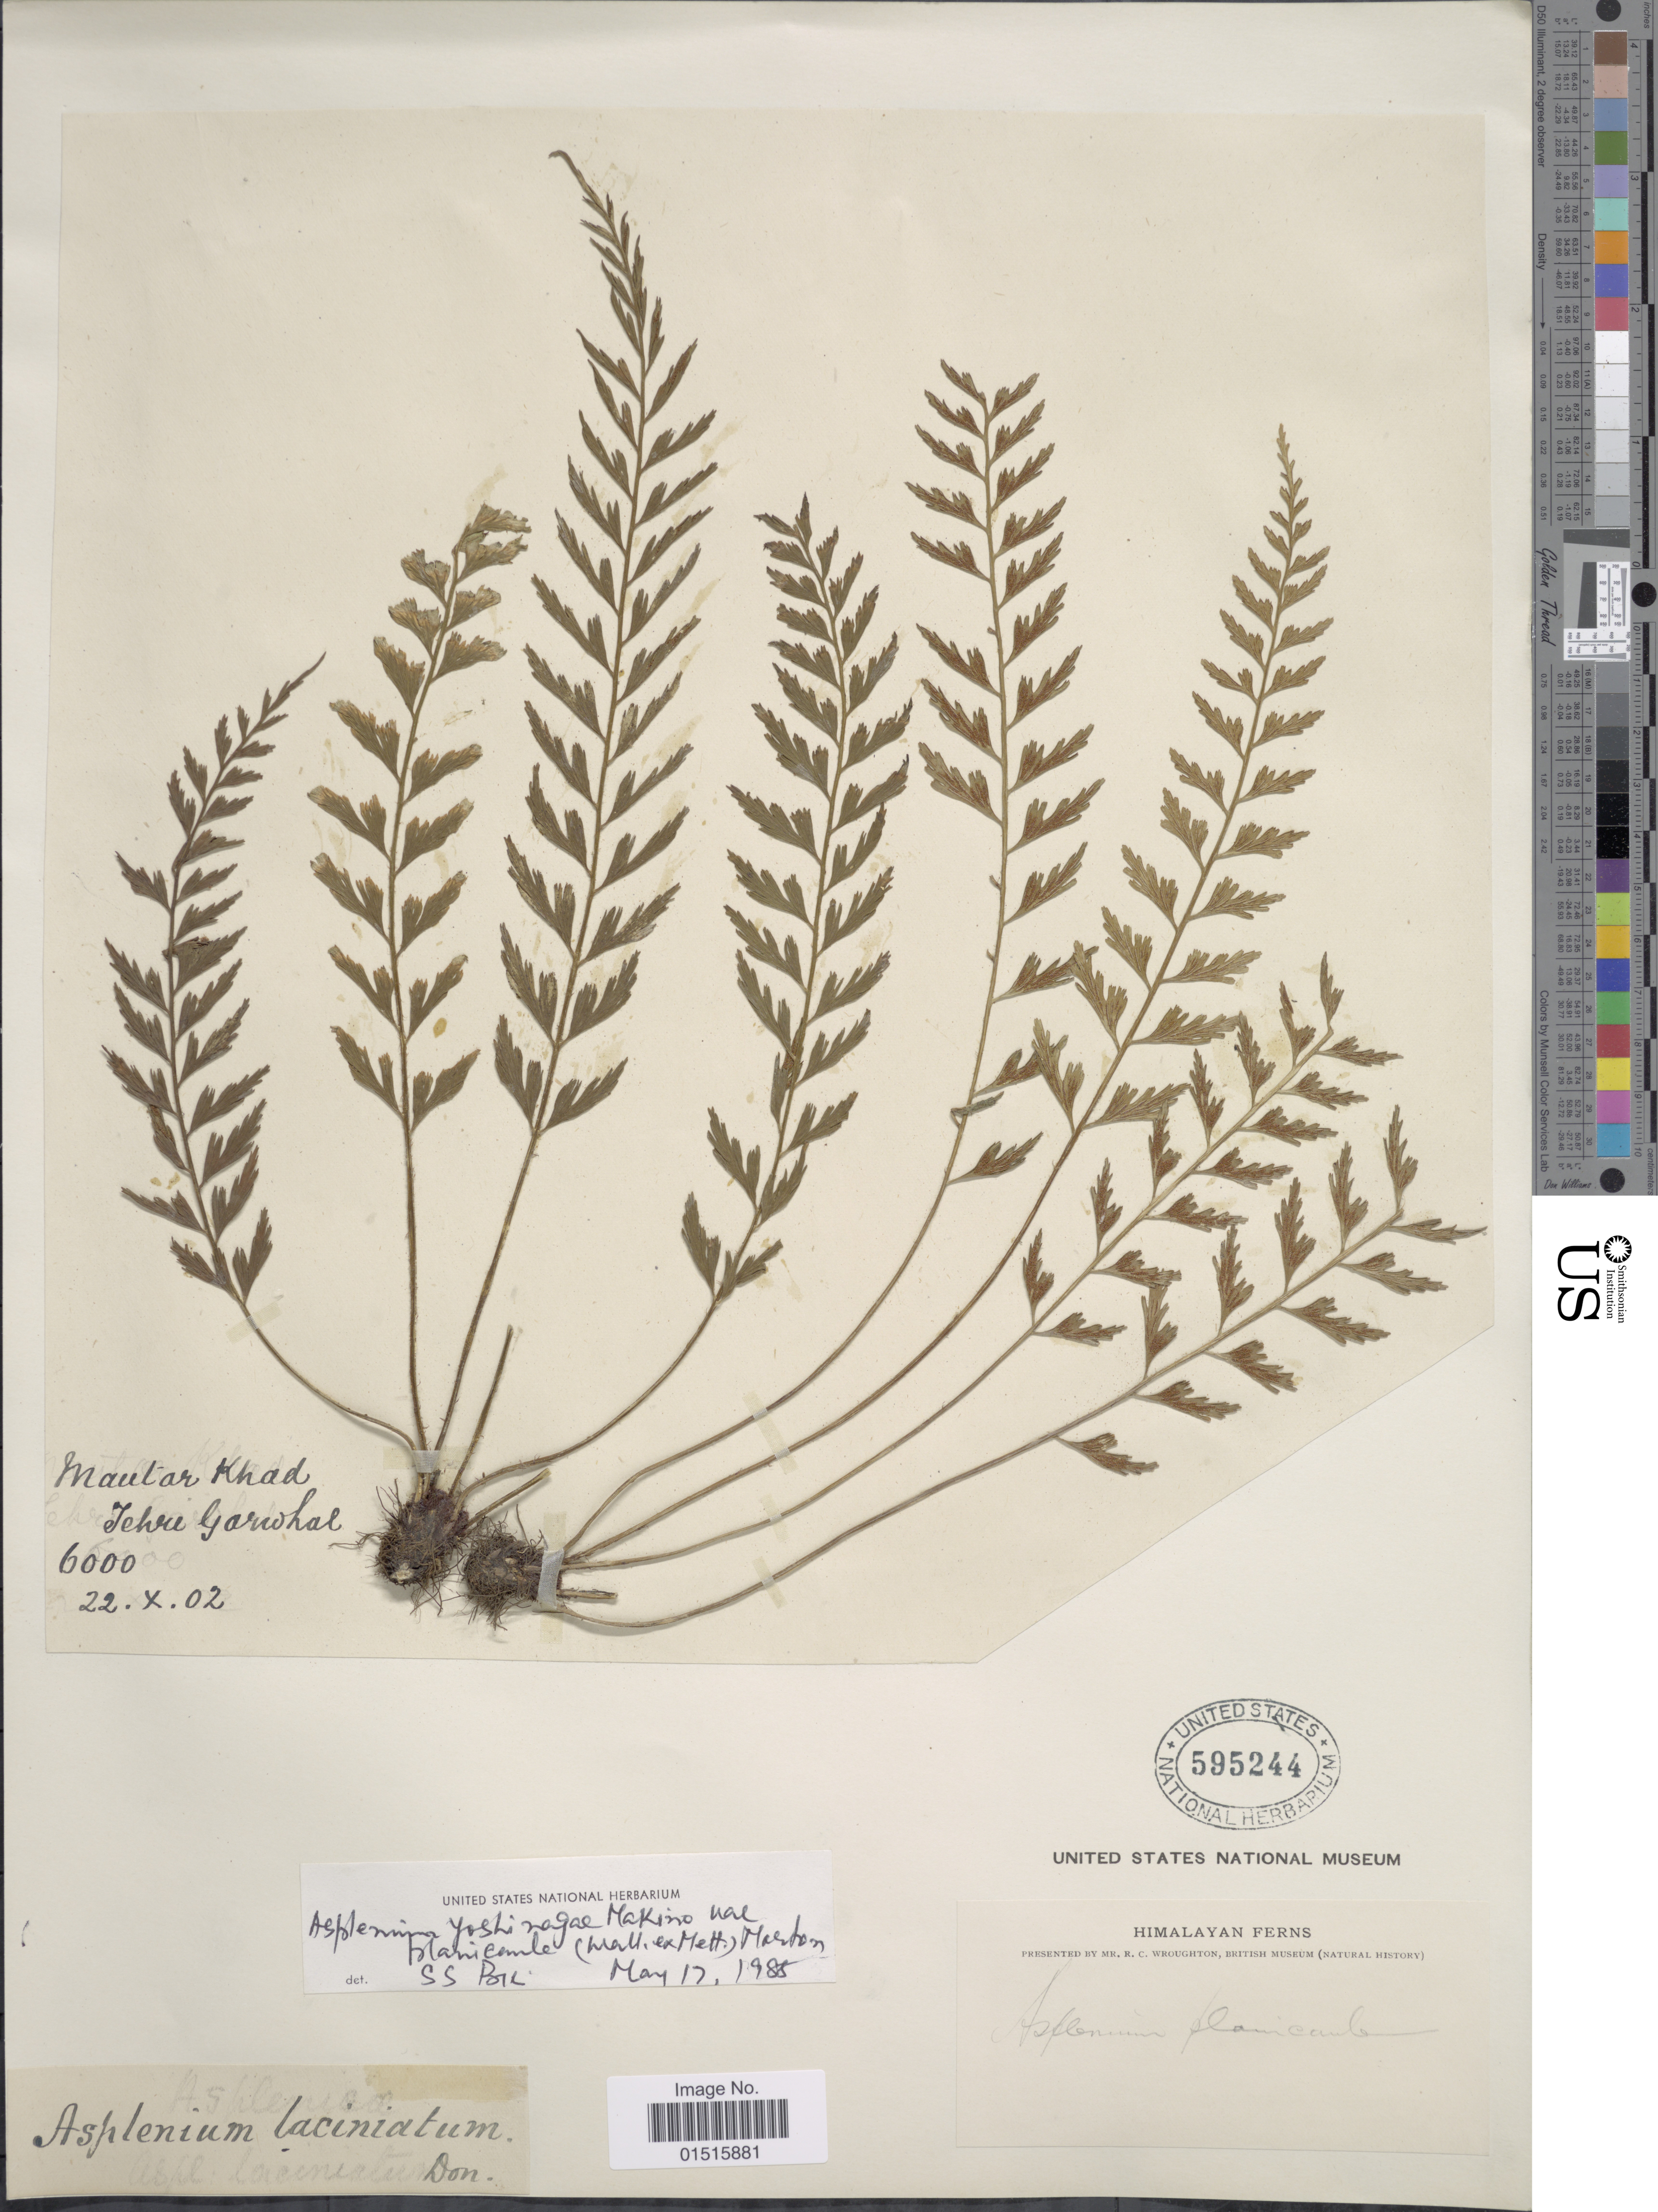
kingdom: Plantae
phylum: Tracheophyta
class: Polypodiopsida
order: Polypodiales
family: Aspleniaceae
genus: Asplenium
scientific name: Asplenium yoshinagae var. planicaule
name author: (Wall. ex Mett.) C.V. Morton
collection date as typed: Transcribed d/m/y: 22/10/2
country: India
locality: Himalayan Ferns, Mautar Khadm Tehrie Garwhal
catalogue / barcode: US 595244